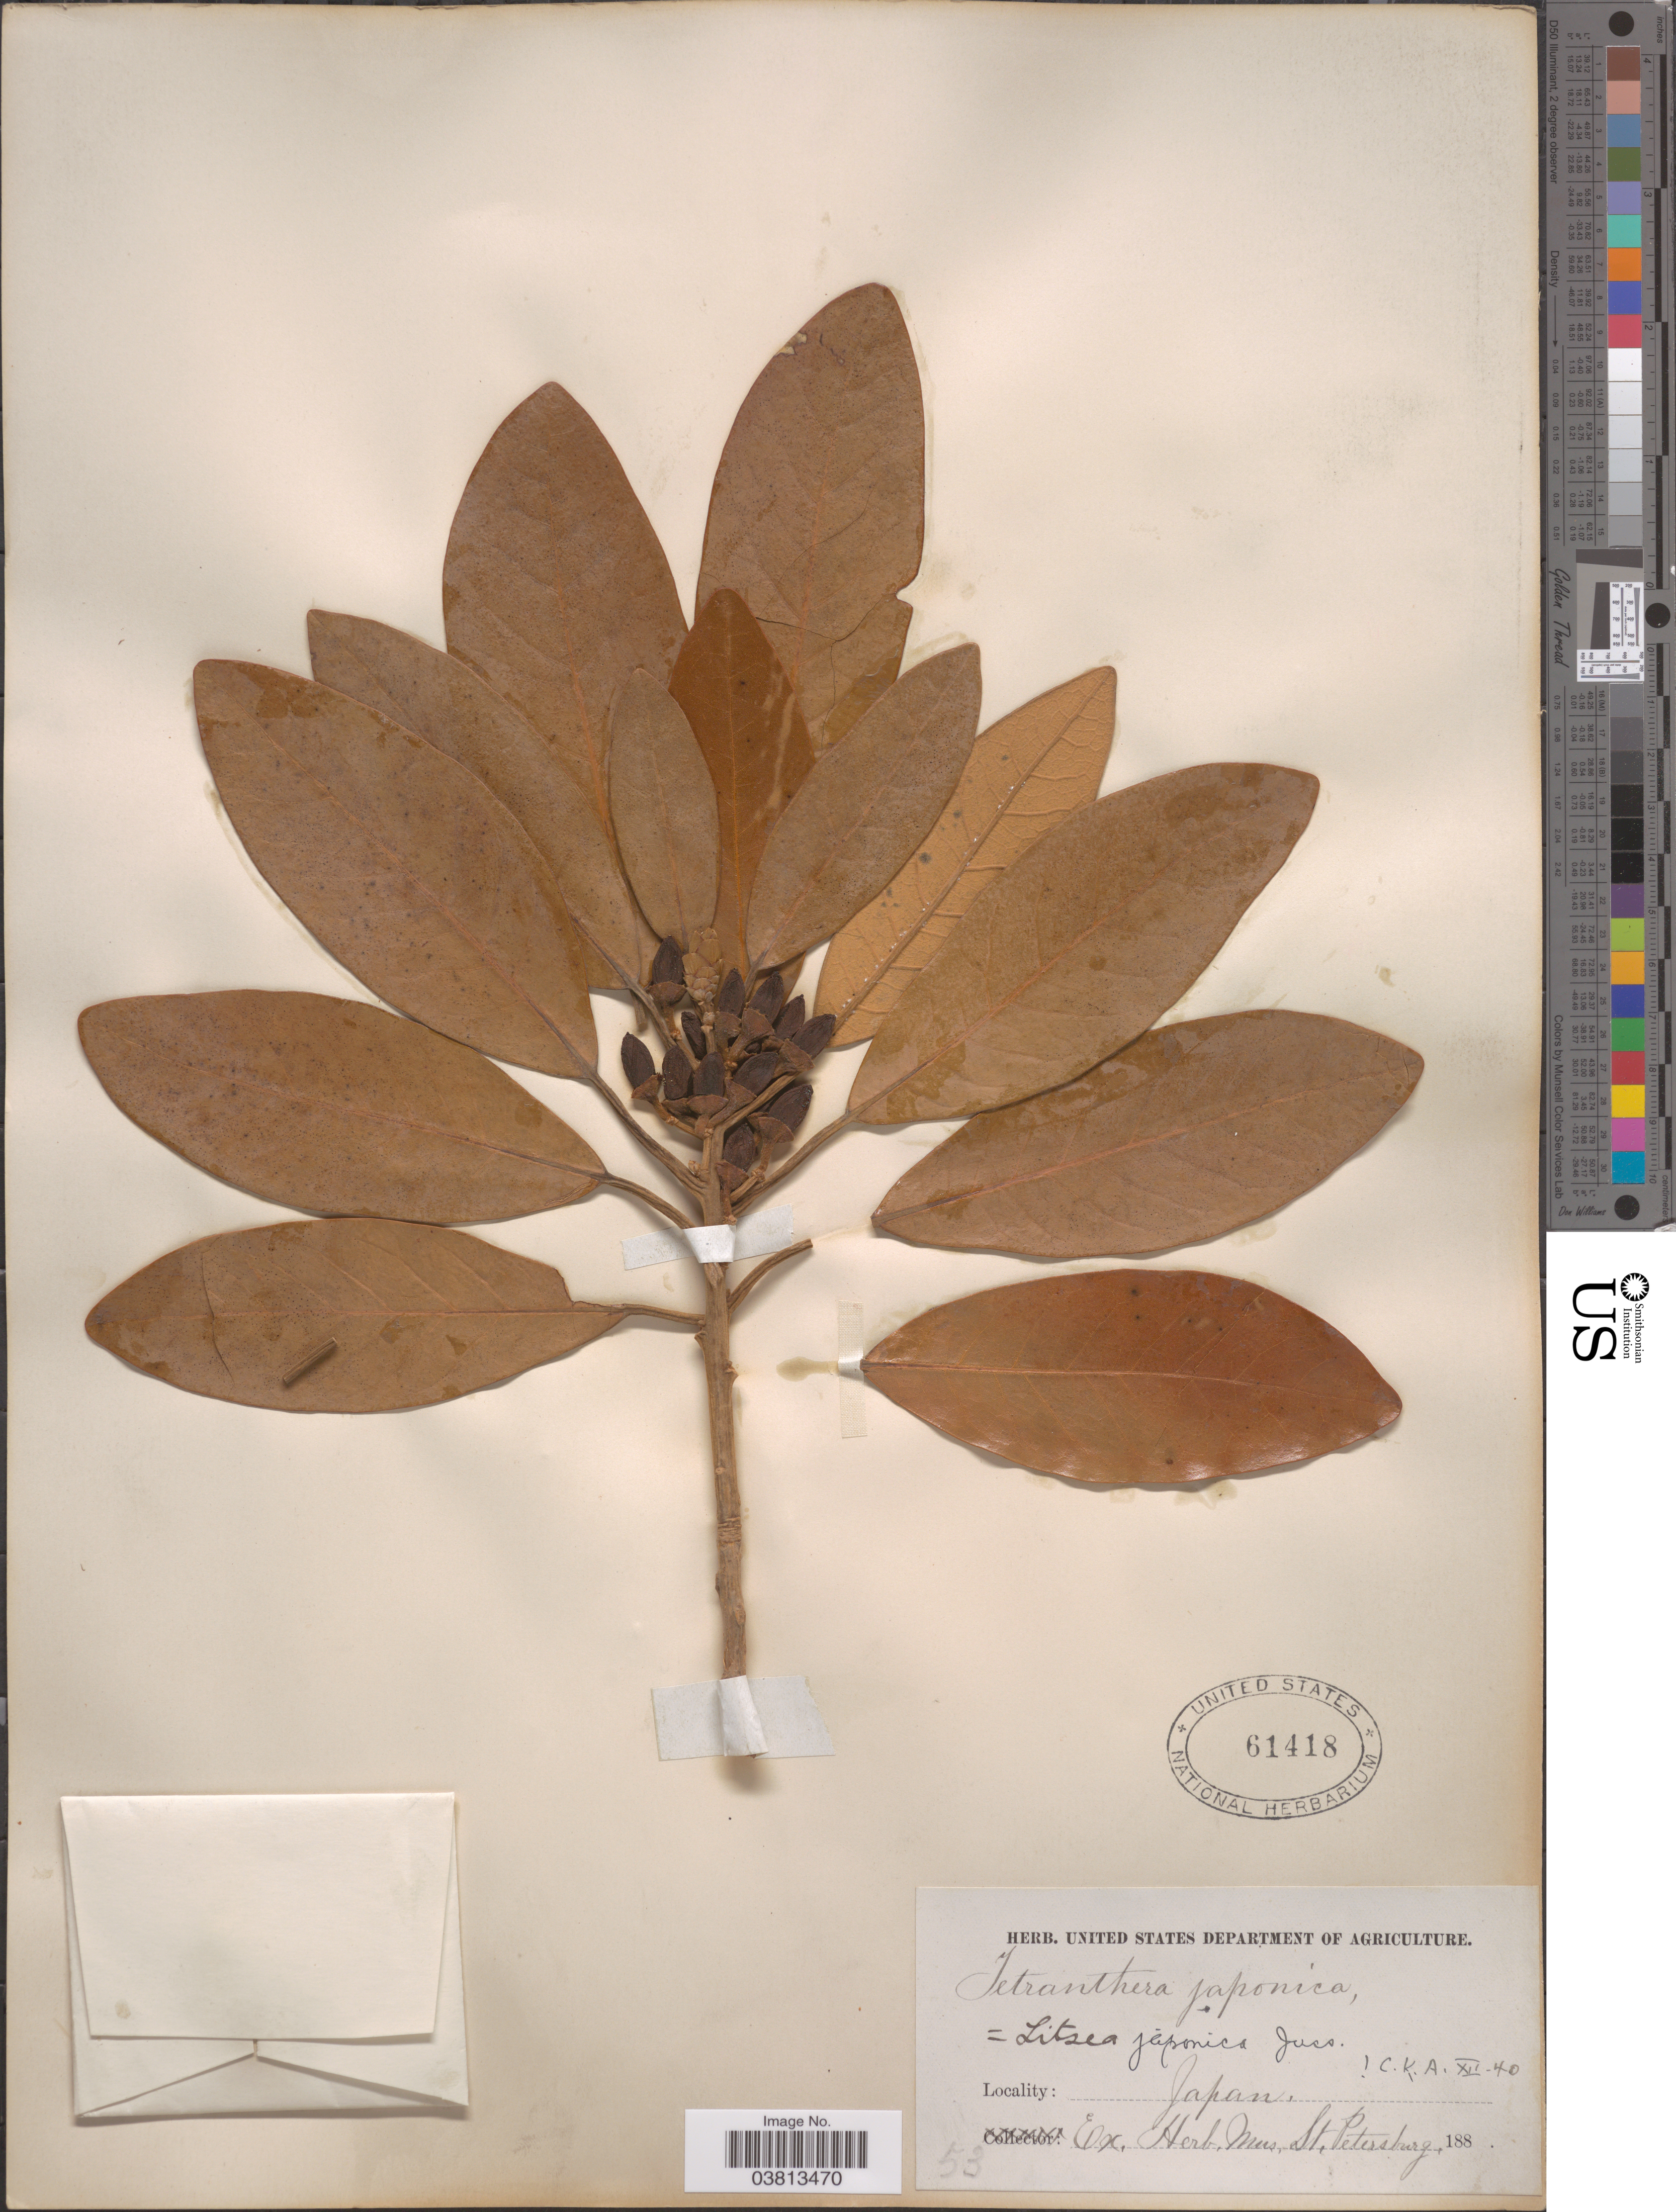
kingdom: Plantae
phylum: Tracheophyta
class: Magnoliopsida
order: Laurales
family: Lauraceae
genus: Litsea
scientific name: Litsea japonica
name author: (Thunb.) Juss.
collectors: ex herb. Mus. St. Petersburg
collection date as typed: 188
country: Japan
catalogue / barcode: US 61418